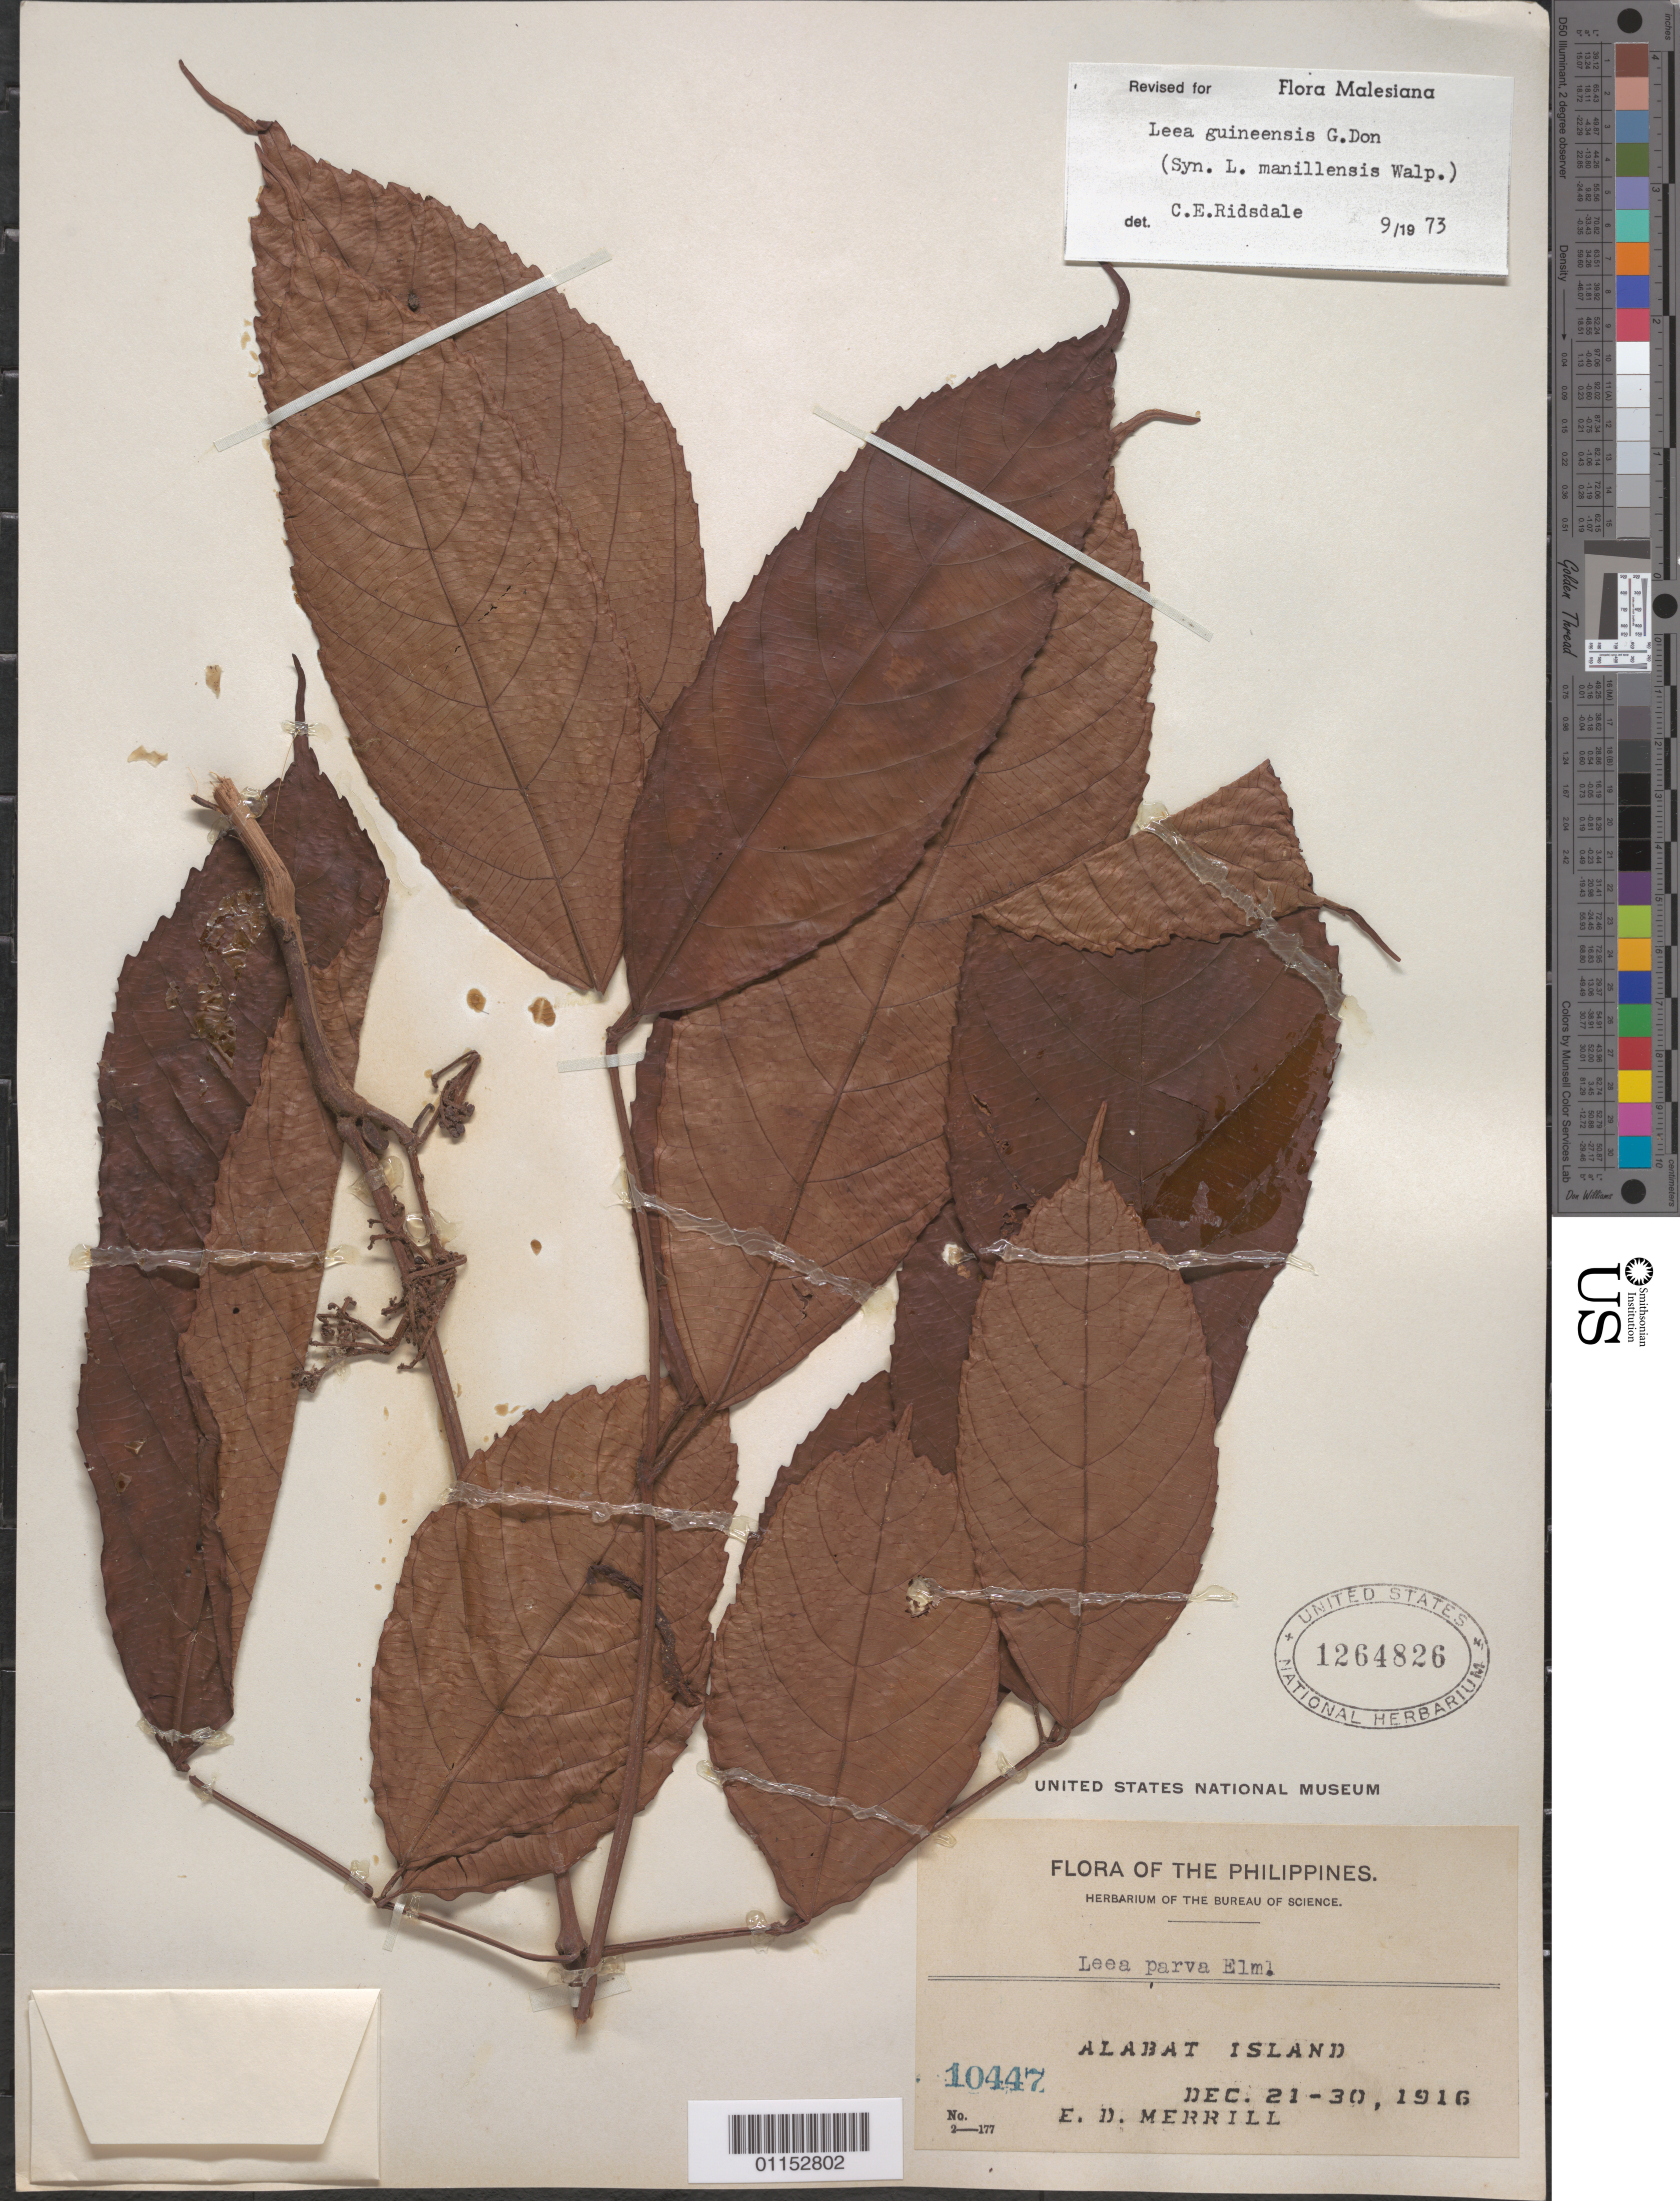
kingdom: Plantae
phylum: Tracheophyta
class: Magnoliopsida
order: Vitales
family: Vitaceae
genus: Leea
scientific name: Leea guineensis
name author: G. Don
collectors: E. D. Merrill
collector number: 10447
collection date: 1916-12-21/1916-12-30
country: Philippines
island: Alabat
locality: Alabat Island.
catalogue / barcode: US 1264826